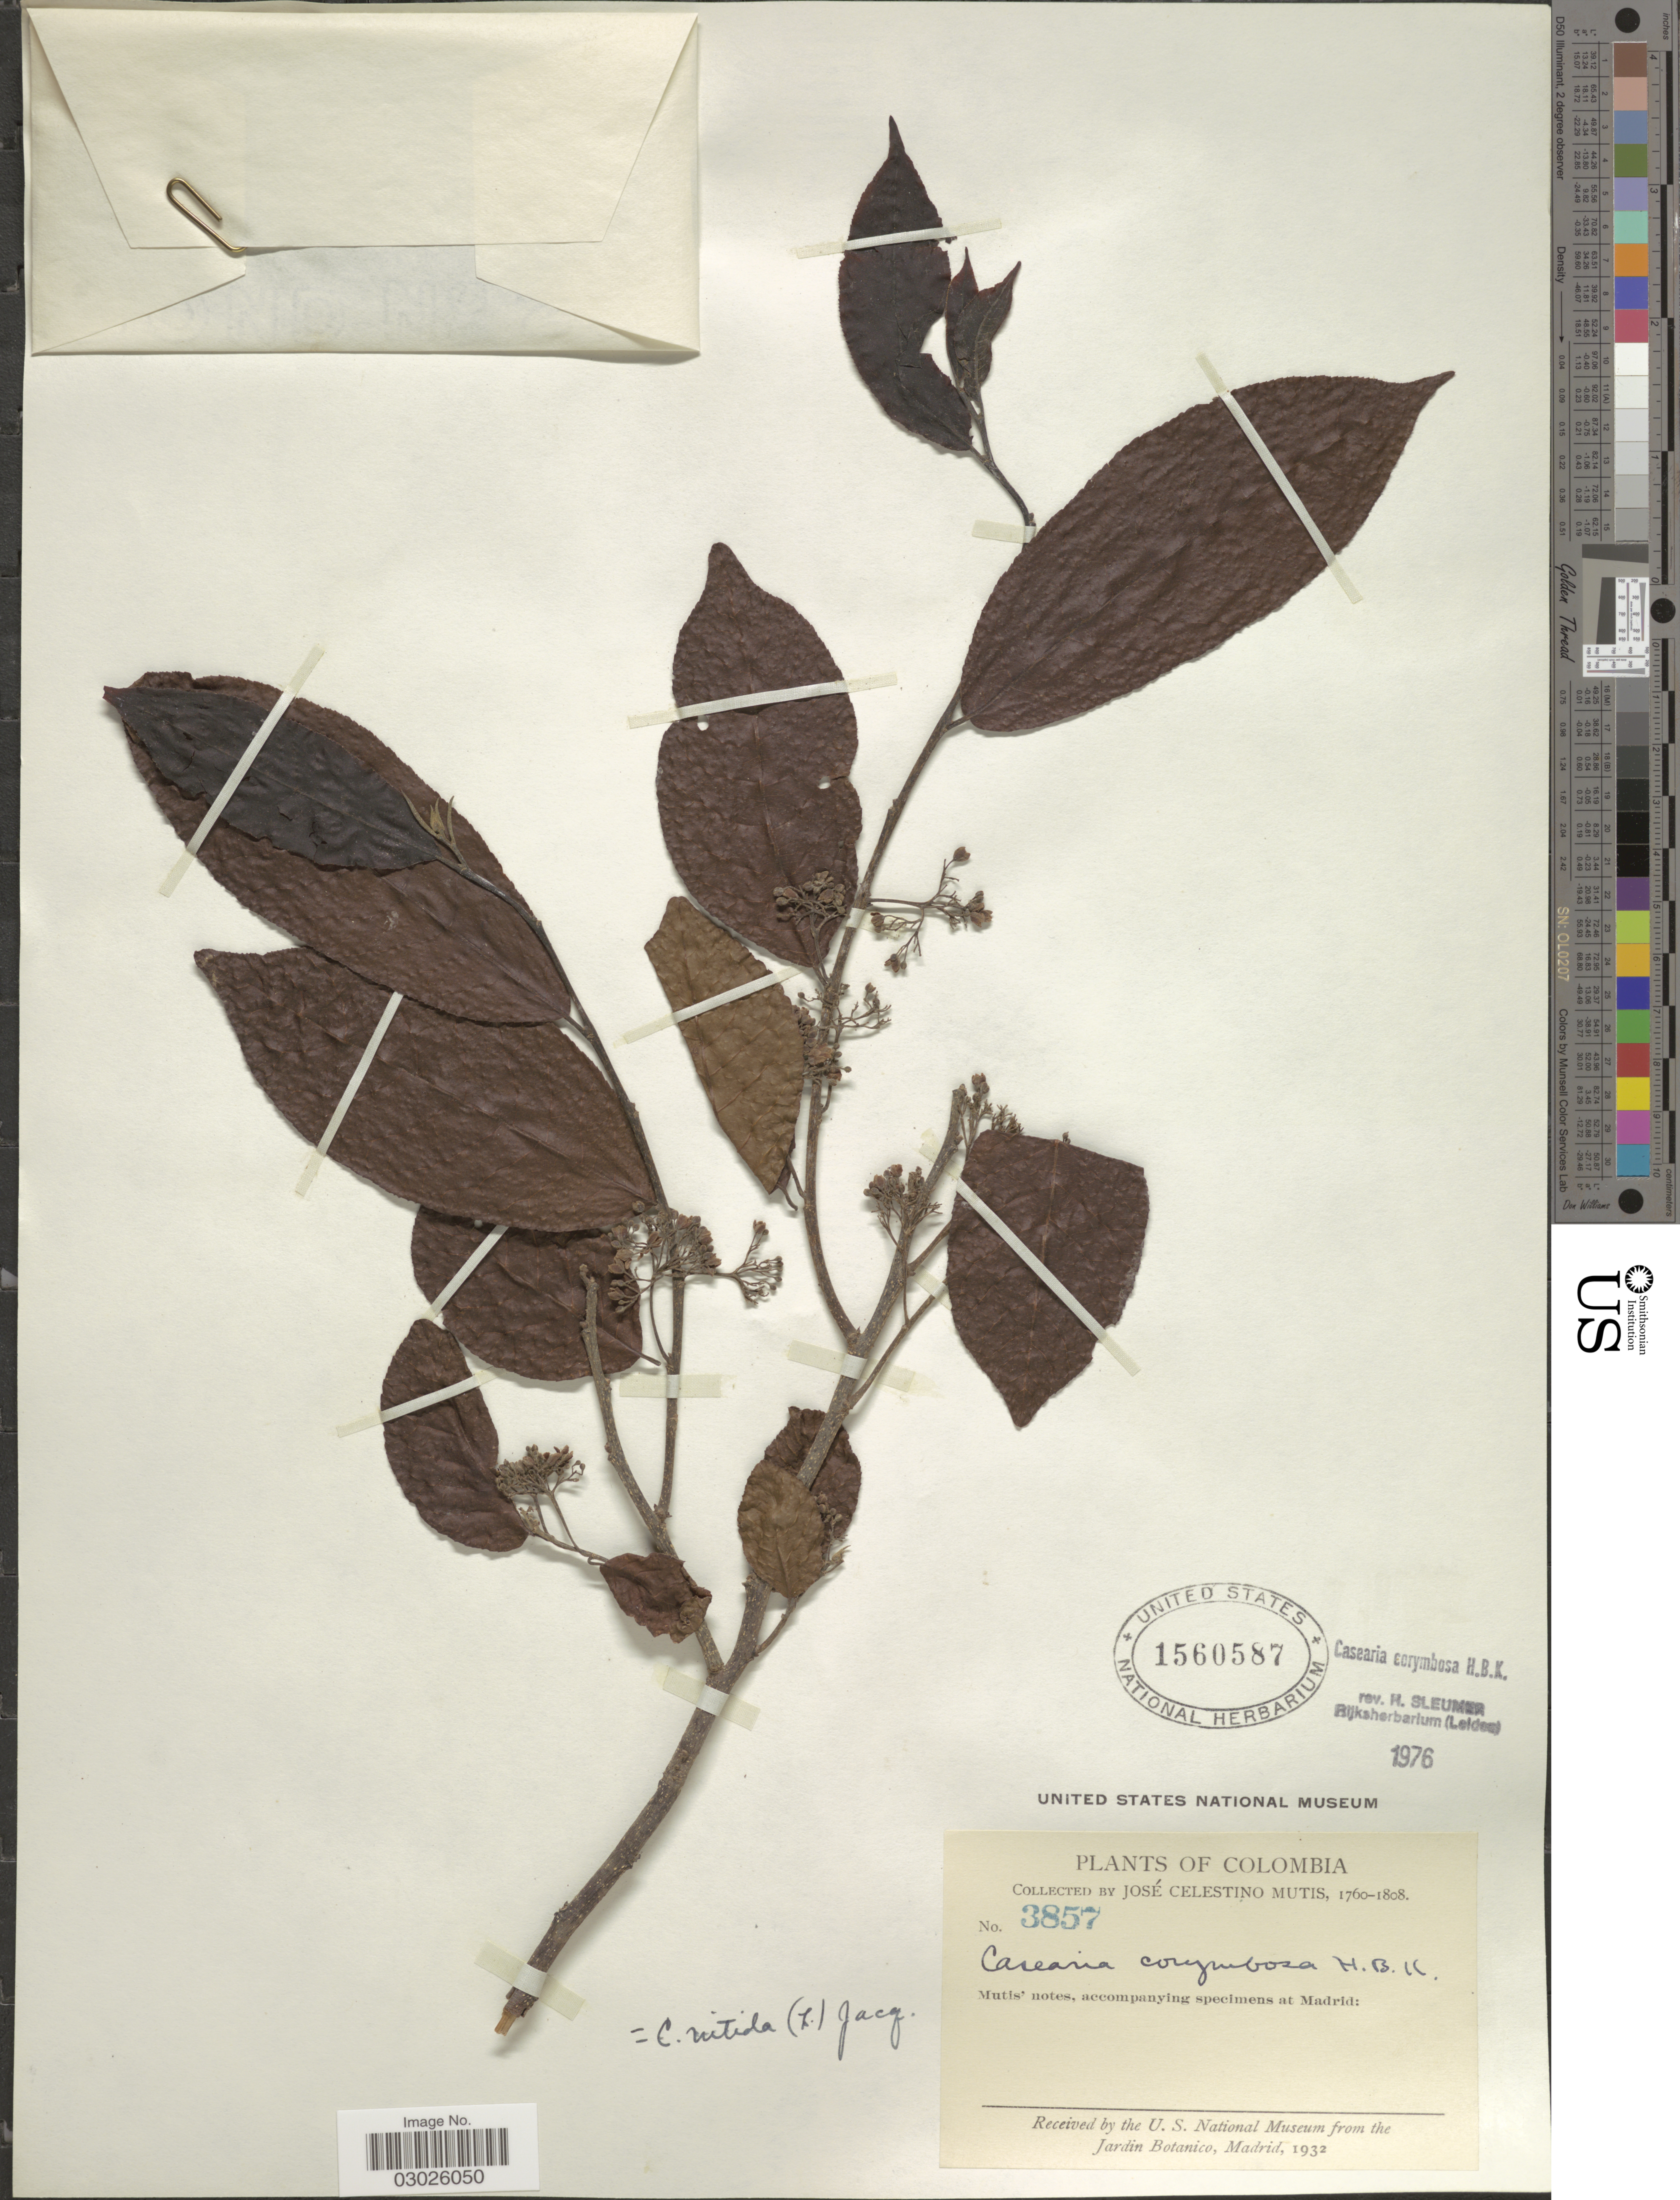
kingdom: Plantae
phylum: Tracheophyta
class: Magnoliopsida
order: Malpighiales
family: Salicaceae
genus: Casearia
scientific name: Casearia corymbosa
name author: Kunth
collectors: J. C. B. Mutis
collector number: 3857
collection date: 1760/1808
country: Colombia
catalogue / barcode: US 1560587